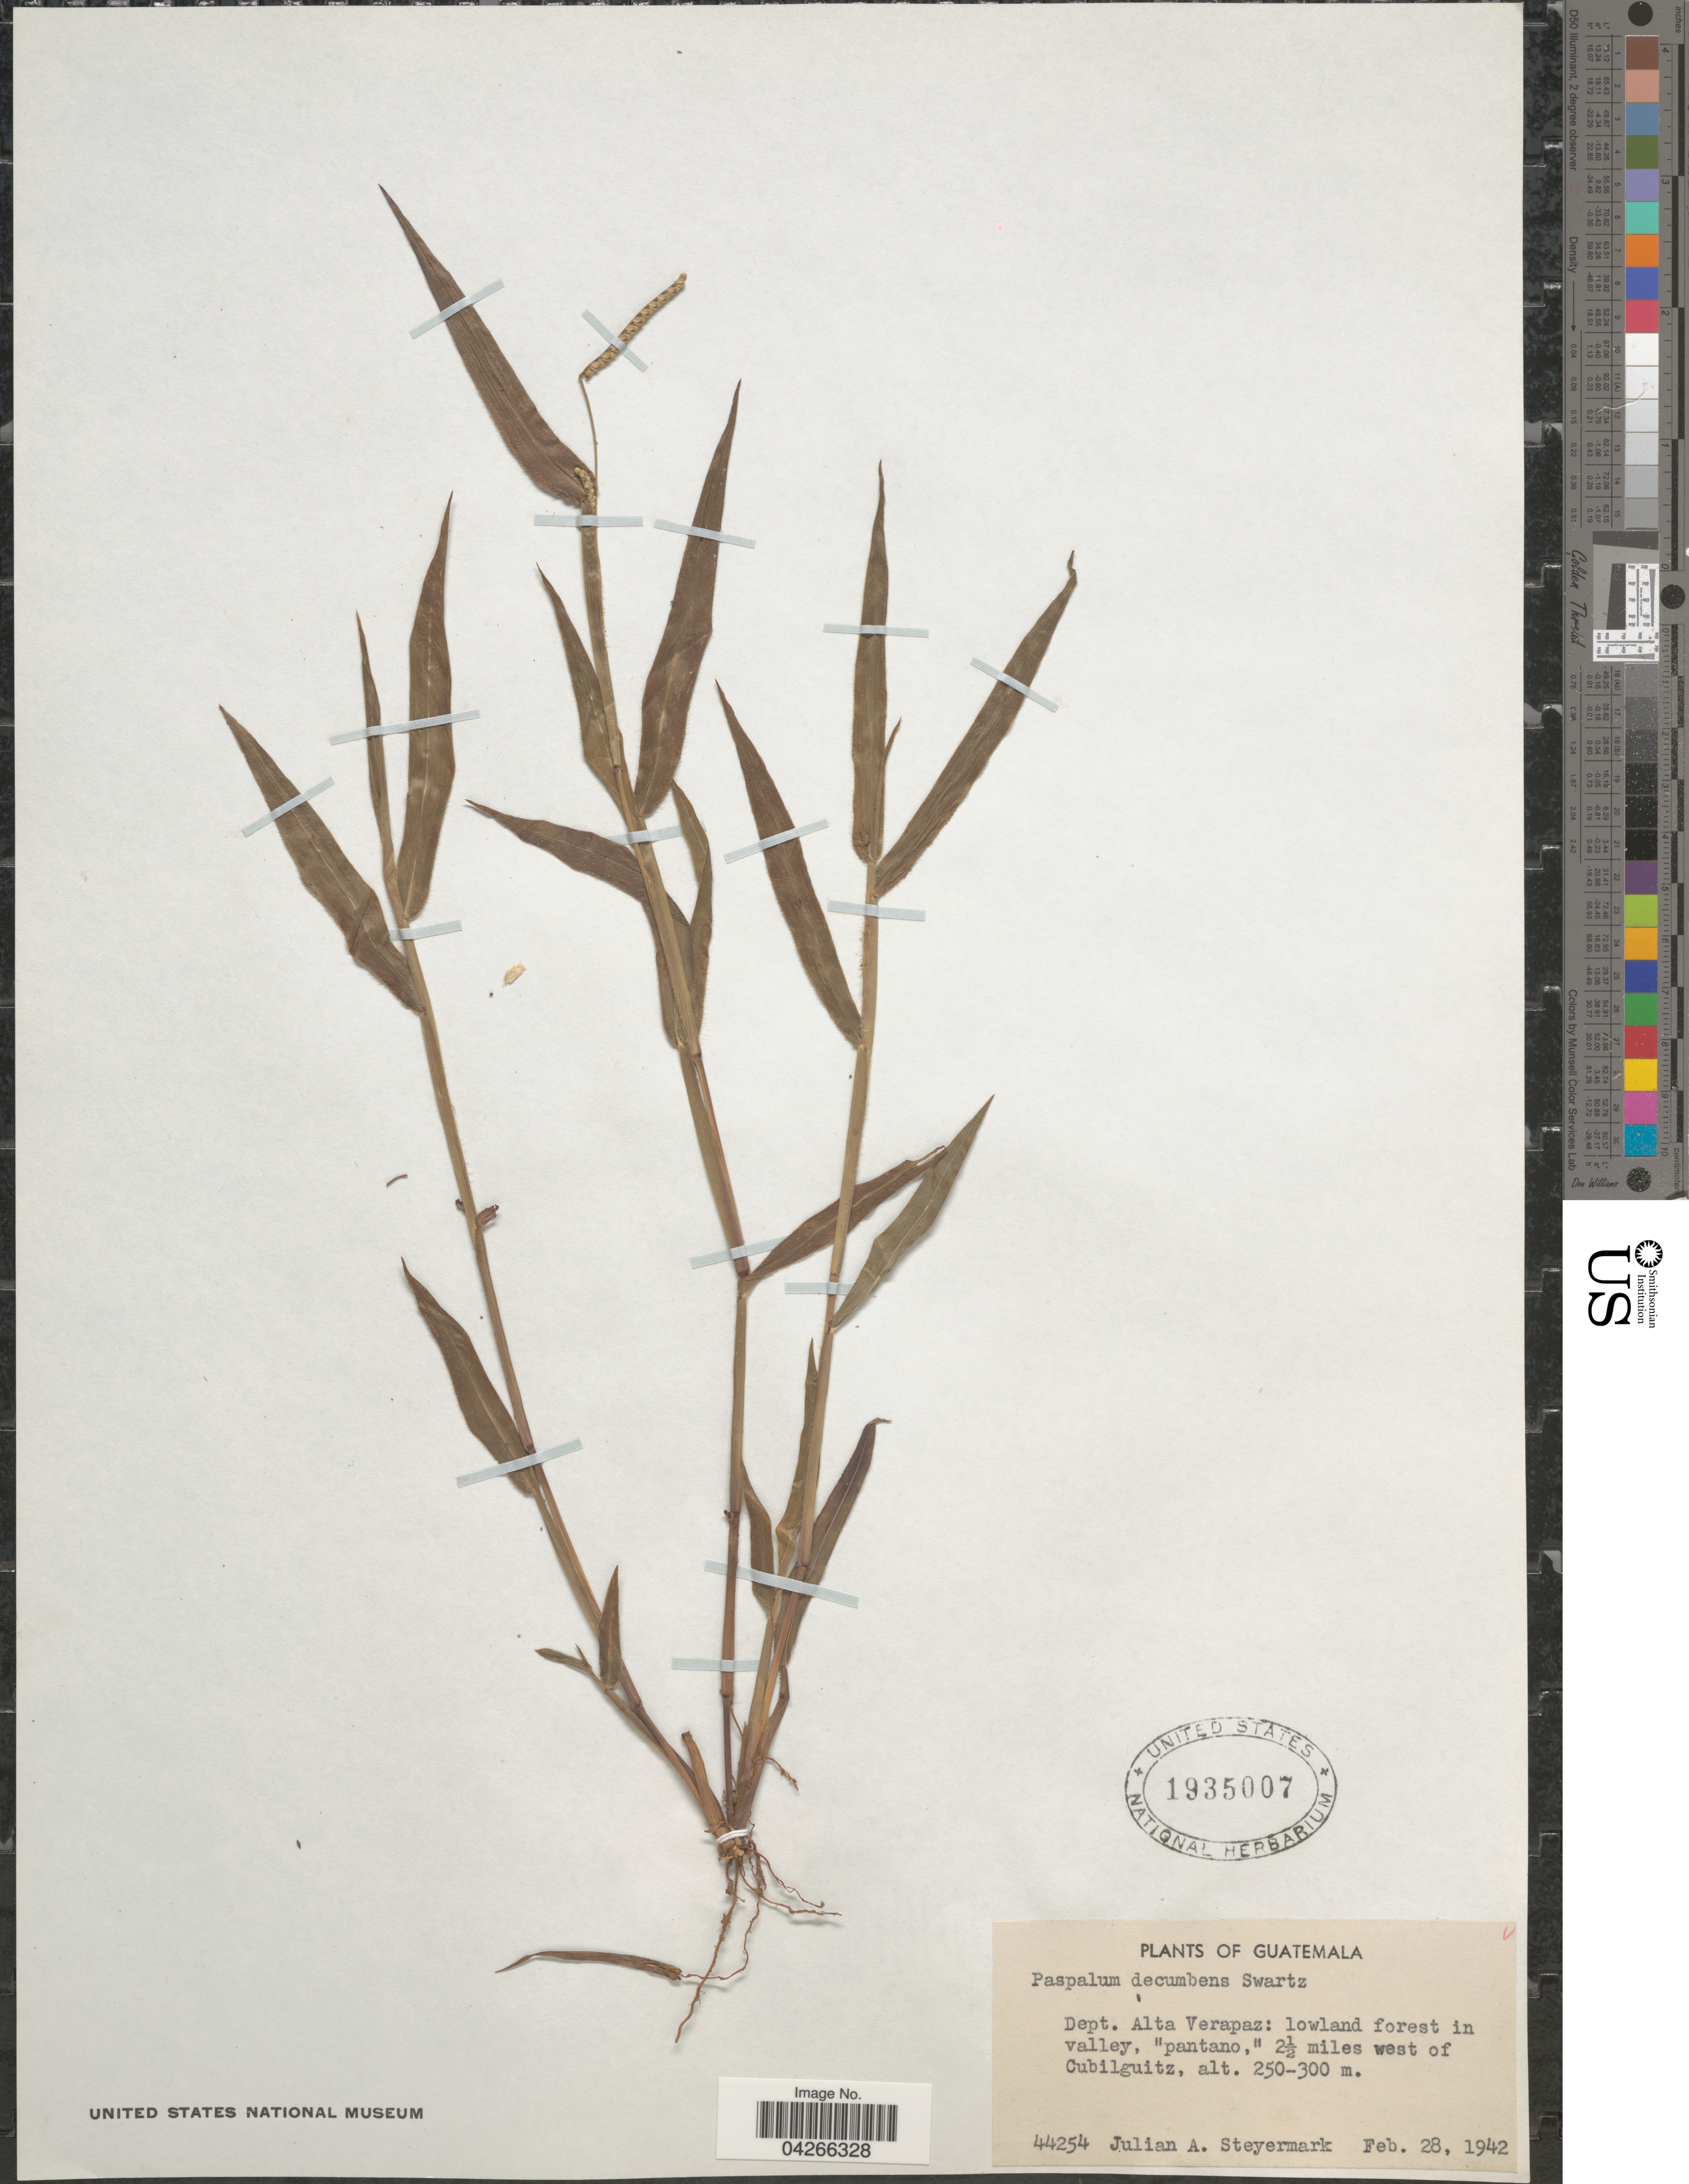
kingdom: Plantae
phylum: Tracheophyta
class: Liliopsida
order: Poales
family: Poaceae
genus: Paspalum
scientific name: Paspalum decumbens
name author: Sw.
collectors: J. Steyermark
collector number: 44254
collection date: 1942-02-28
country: Guatemala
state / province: Alta Verapaz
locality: Dept. Alta Verapaz: lowland forest in valley, "pantano," 2½ miles west of Cubilguitz.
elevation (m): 250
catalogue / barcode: US 1935007